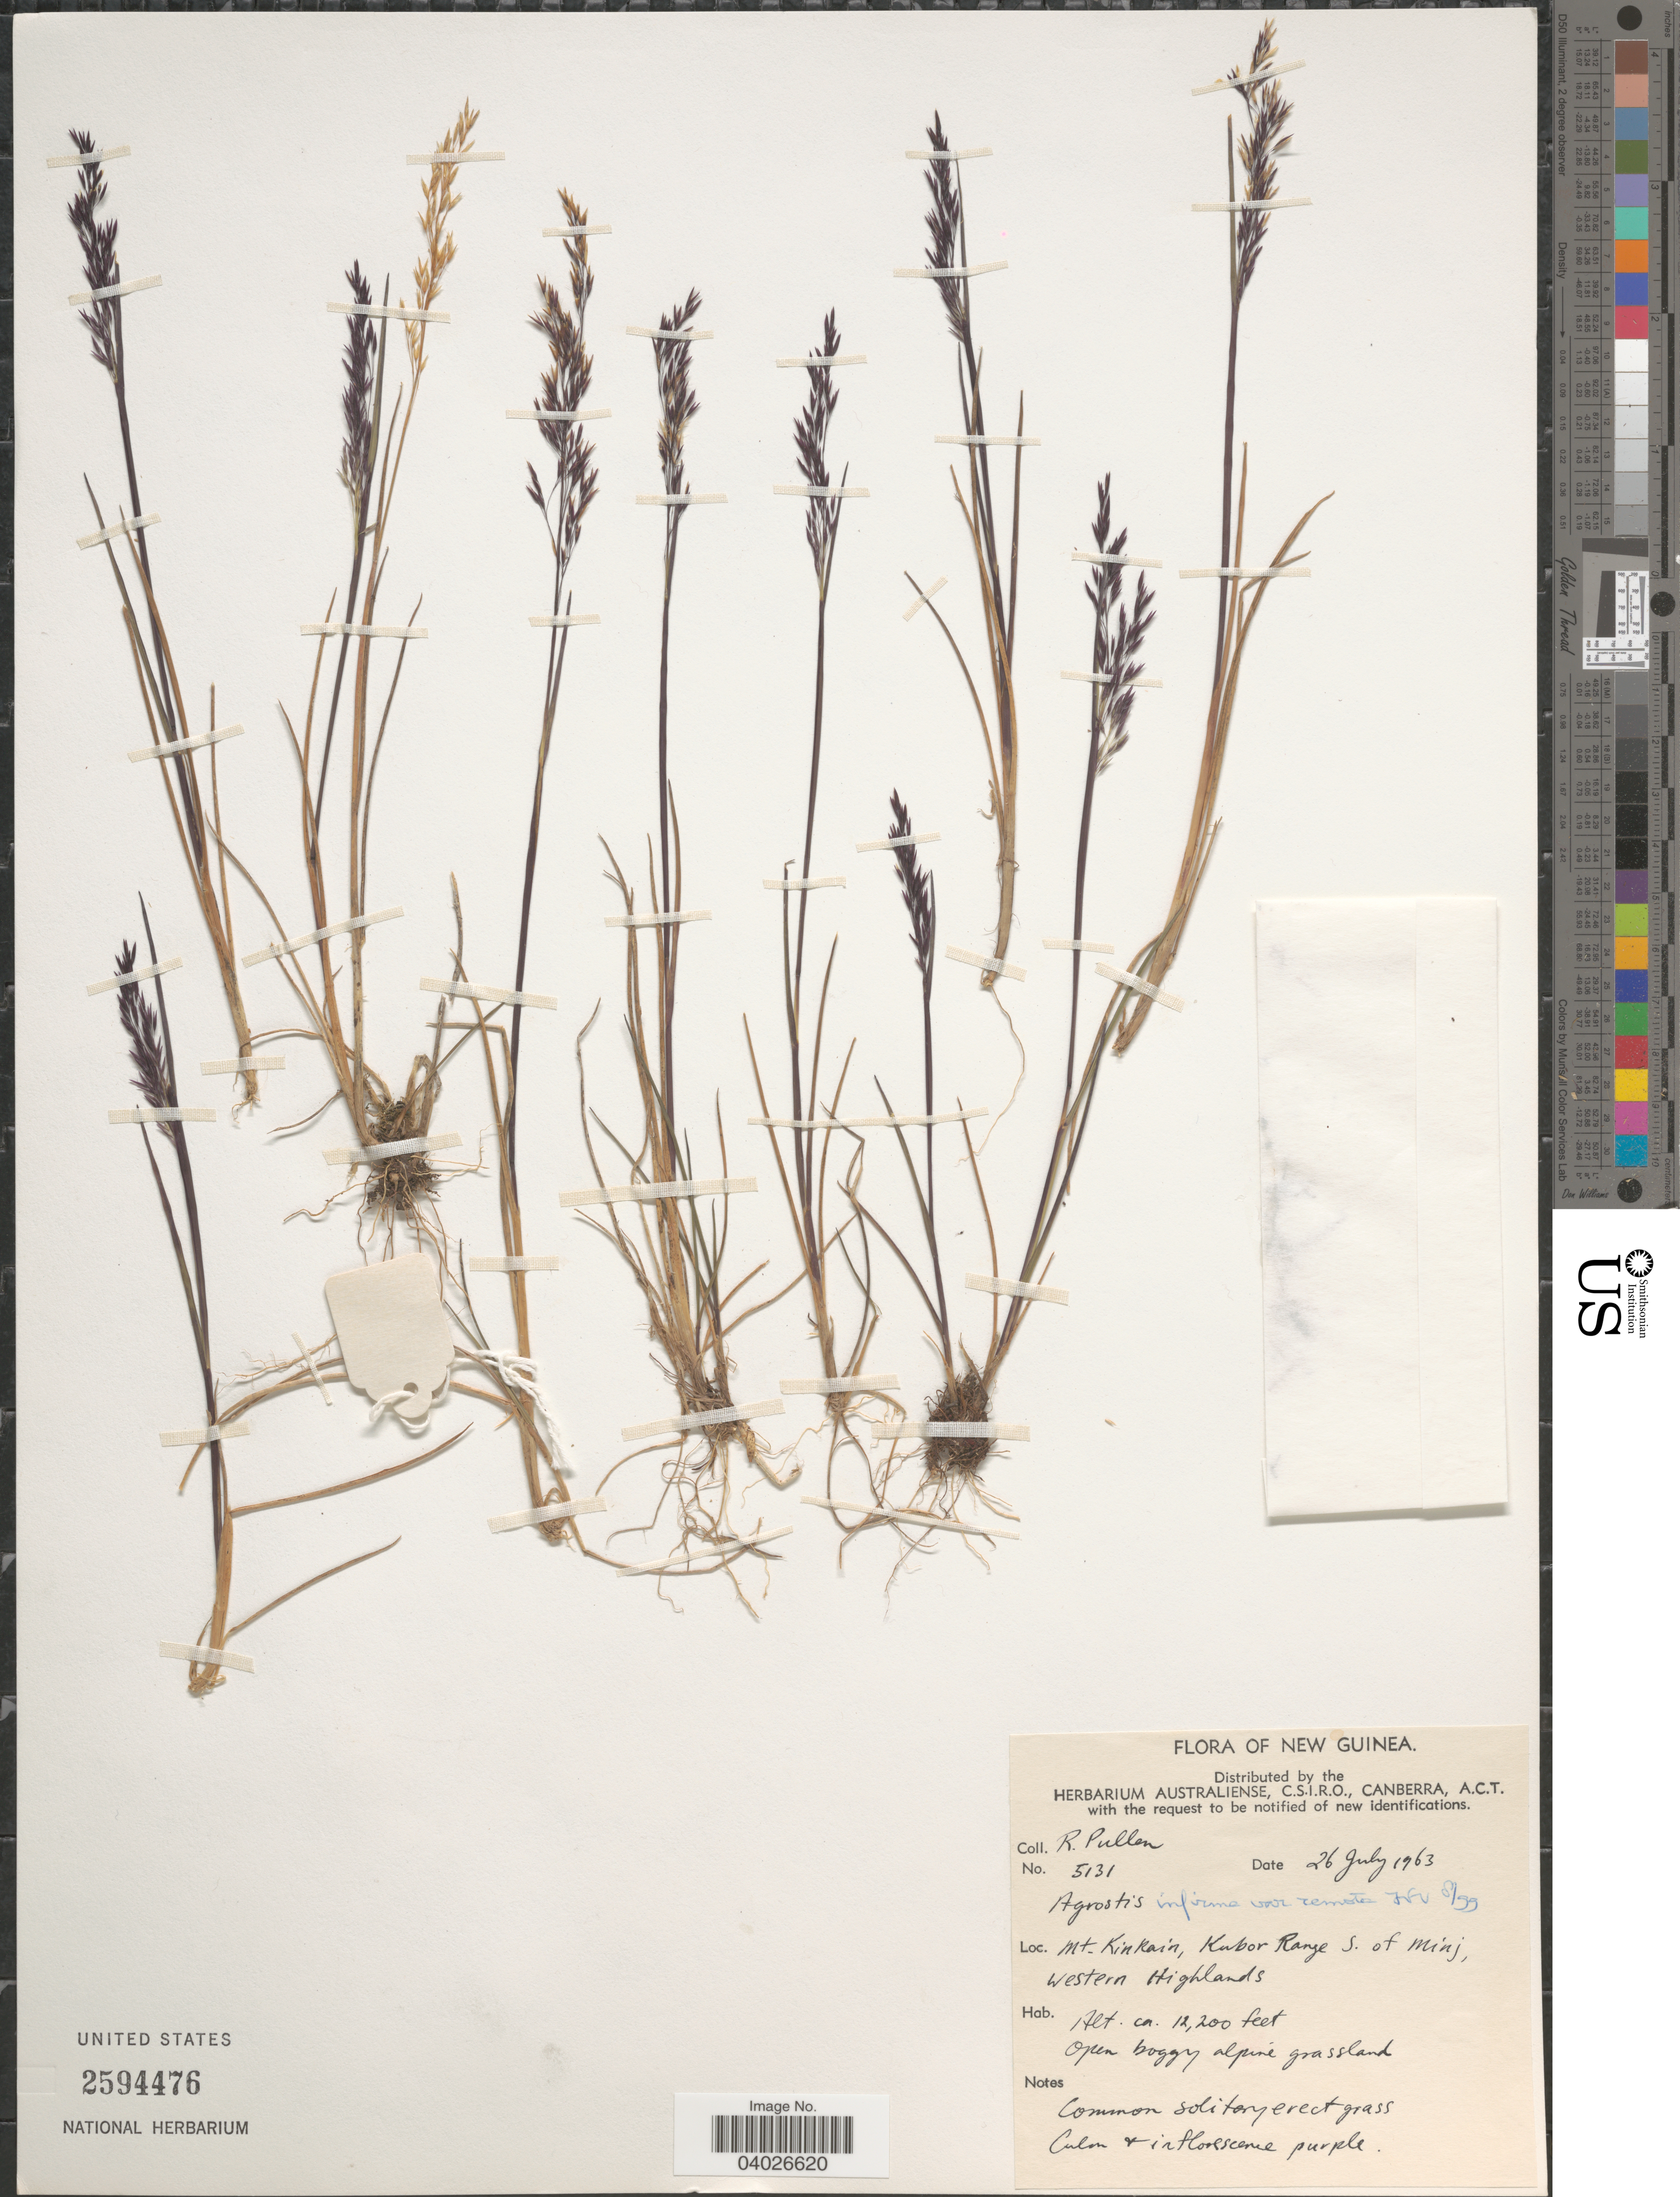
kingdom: Plantae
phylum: Tracheophyta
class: Liliopsida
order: Poales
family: Poaceae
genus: Agrostis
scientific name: Agrostis infirma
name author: Büse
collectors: R. Pullen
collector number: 5131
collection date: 1963-07-26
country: Papua New Guinea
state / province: Western Highlands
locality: New Guinea. Mt. Kinkain, Kubor Range S. of Minj.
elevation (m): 3719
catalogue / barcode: US 2594476